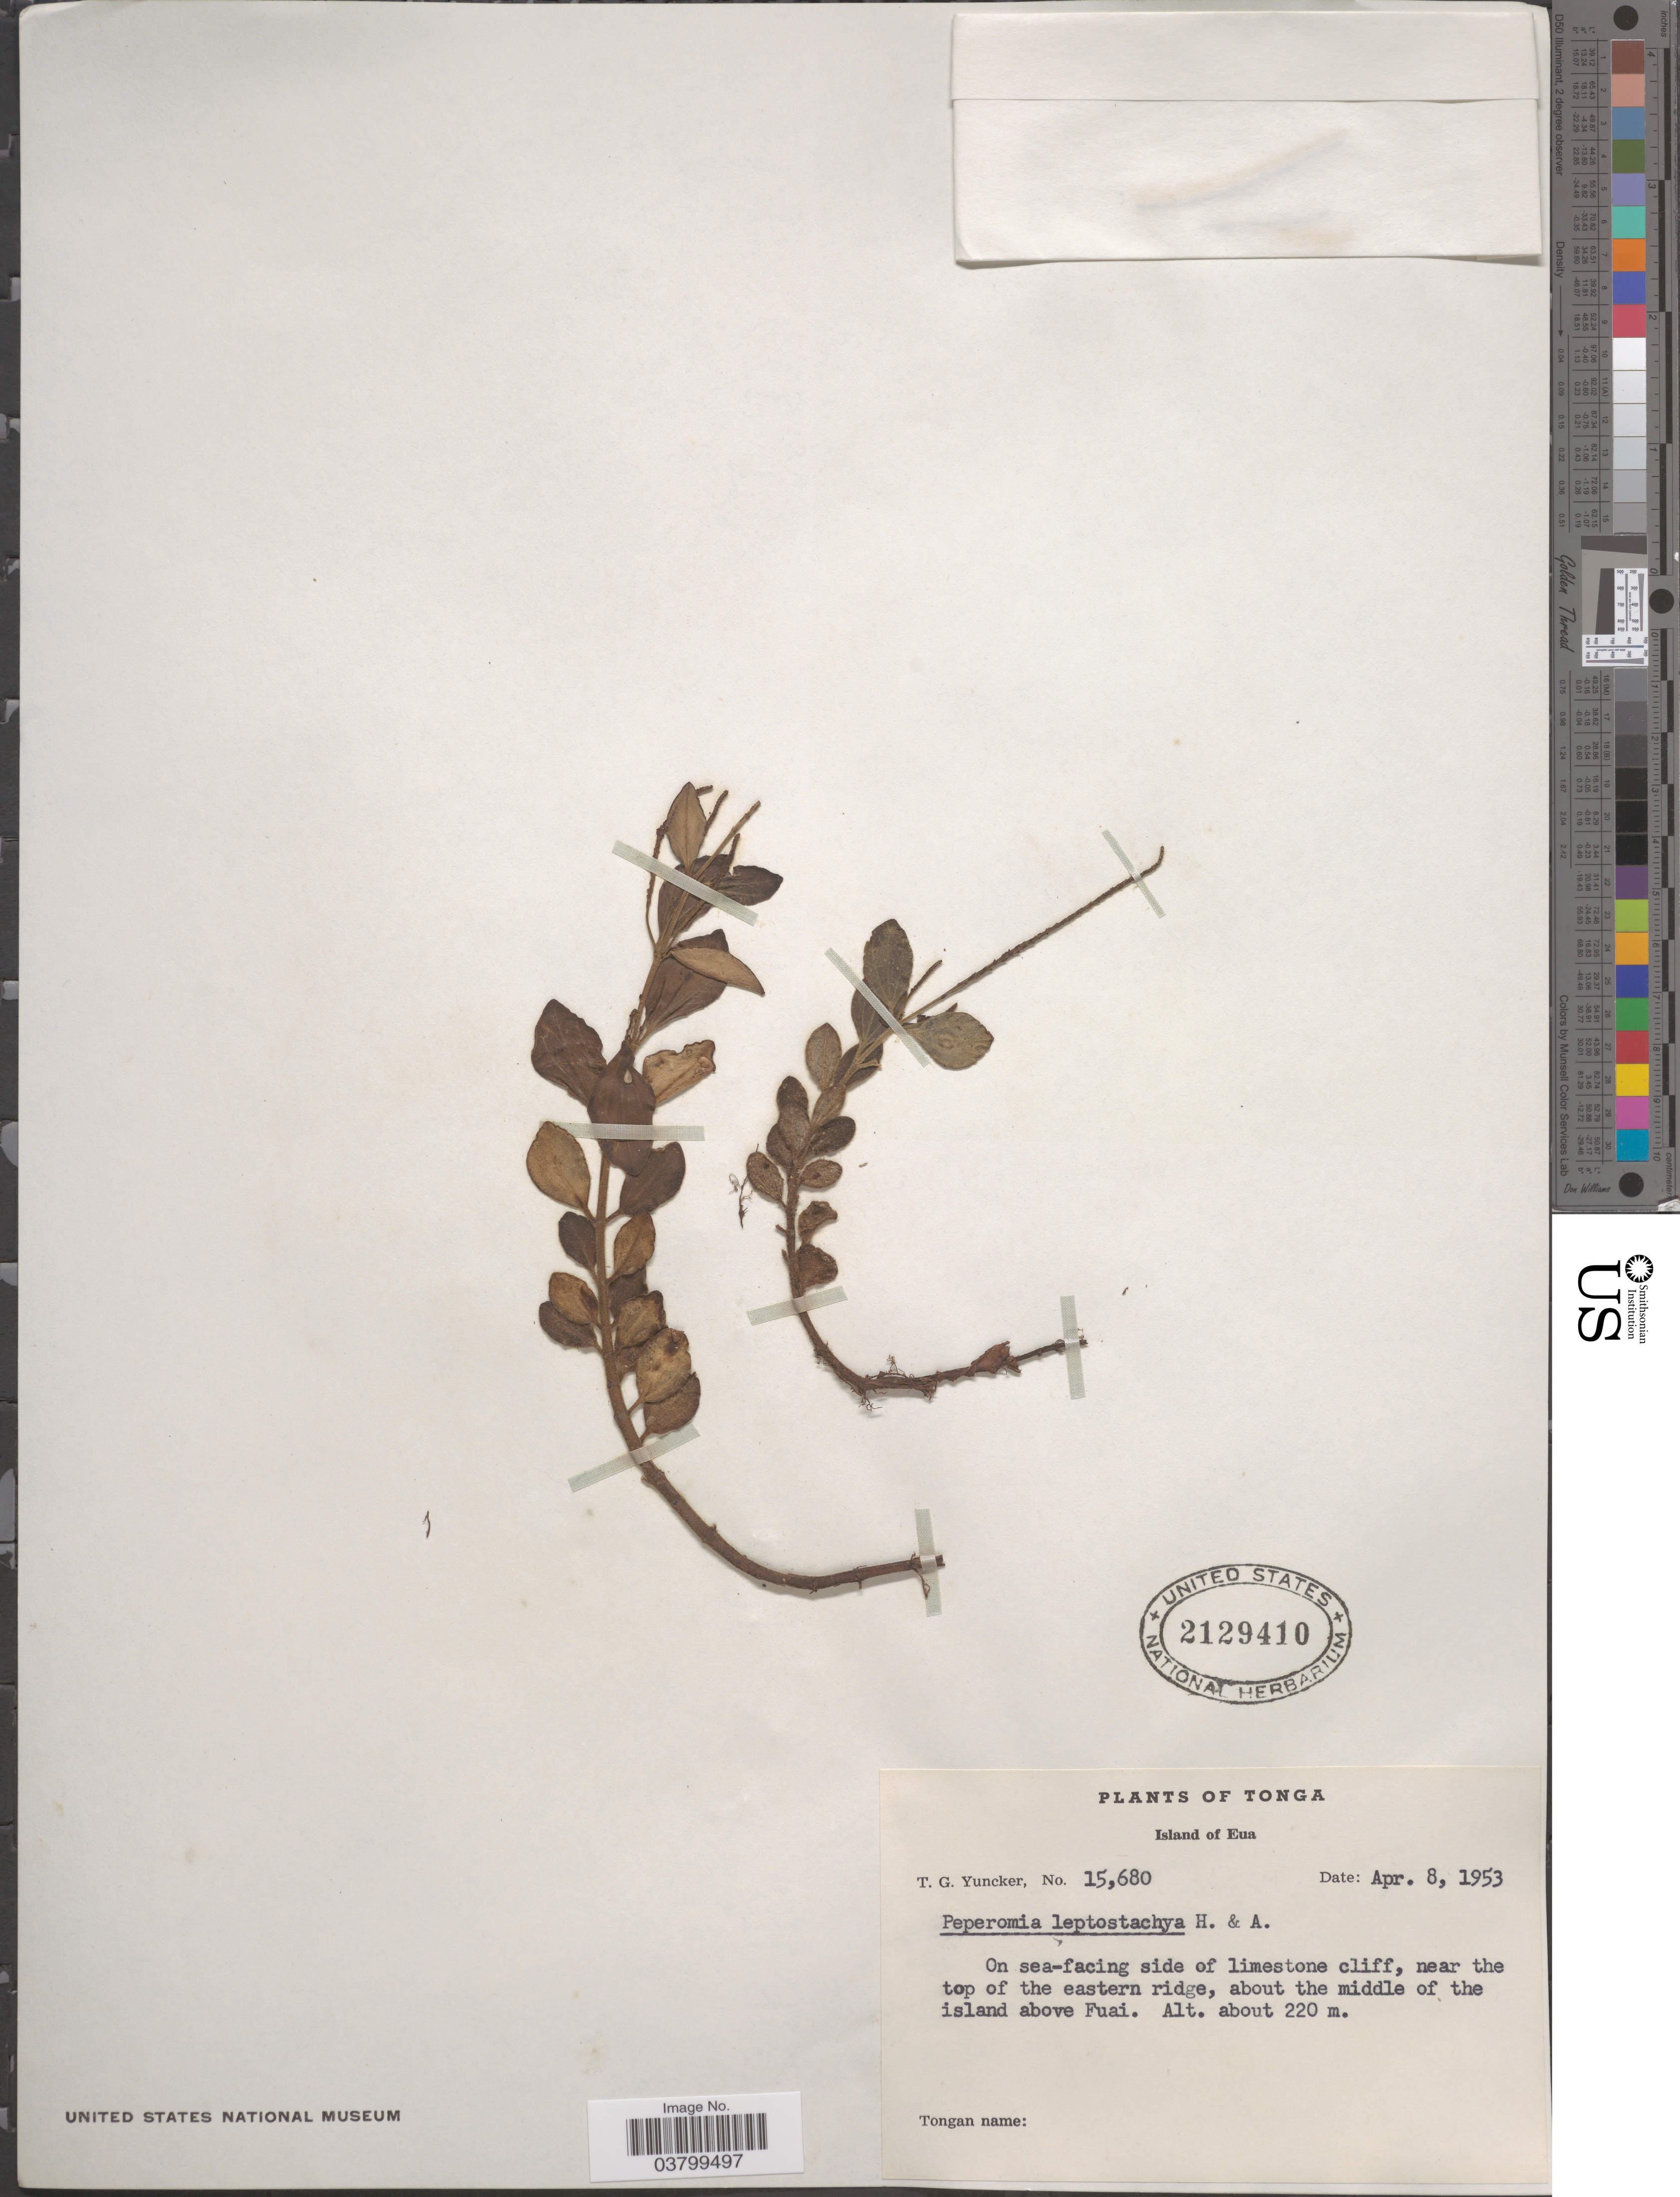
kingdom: Plantae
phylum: Tracheophyta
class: Magnoliopsida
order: Piperales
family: Piperaceae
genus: Peperomia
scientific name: Peperomia leptostachya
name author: Hook. & Arn.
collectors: T. G. Yuncker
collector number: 15680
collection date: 1953-04-08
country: Tonga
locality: Island of Eua. On sea-facing side of limestone cliff, near the top of the eastern ridge, about the middle of the island above Fuai.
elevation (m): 220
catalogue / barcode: US 2129410